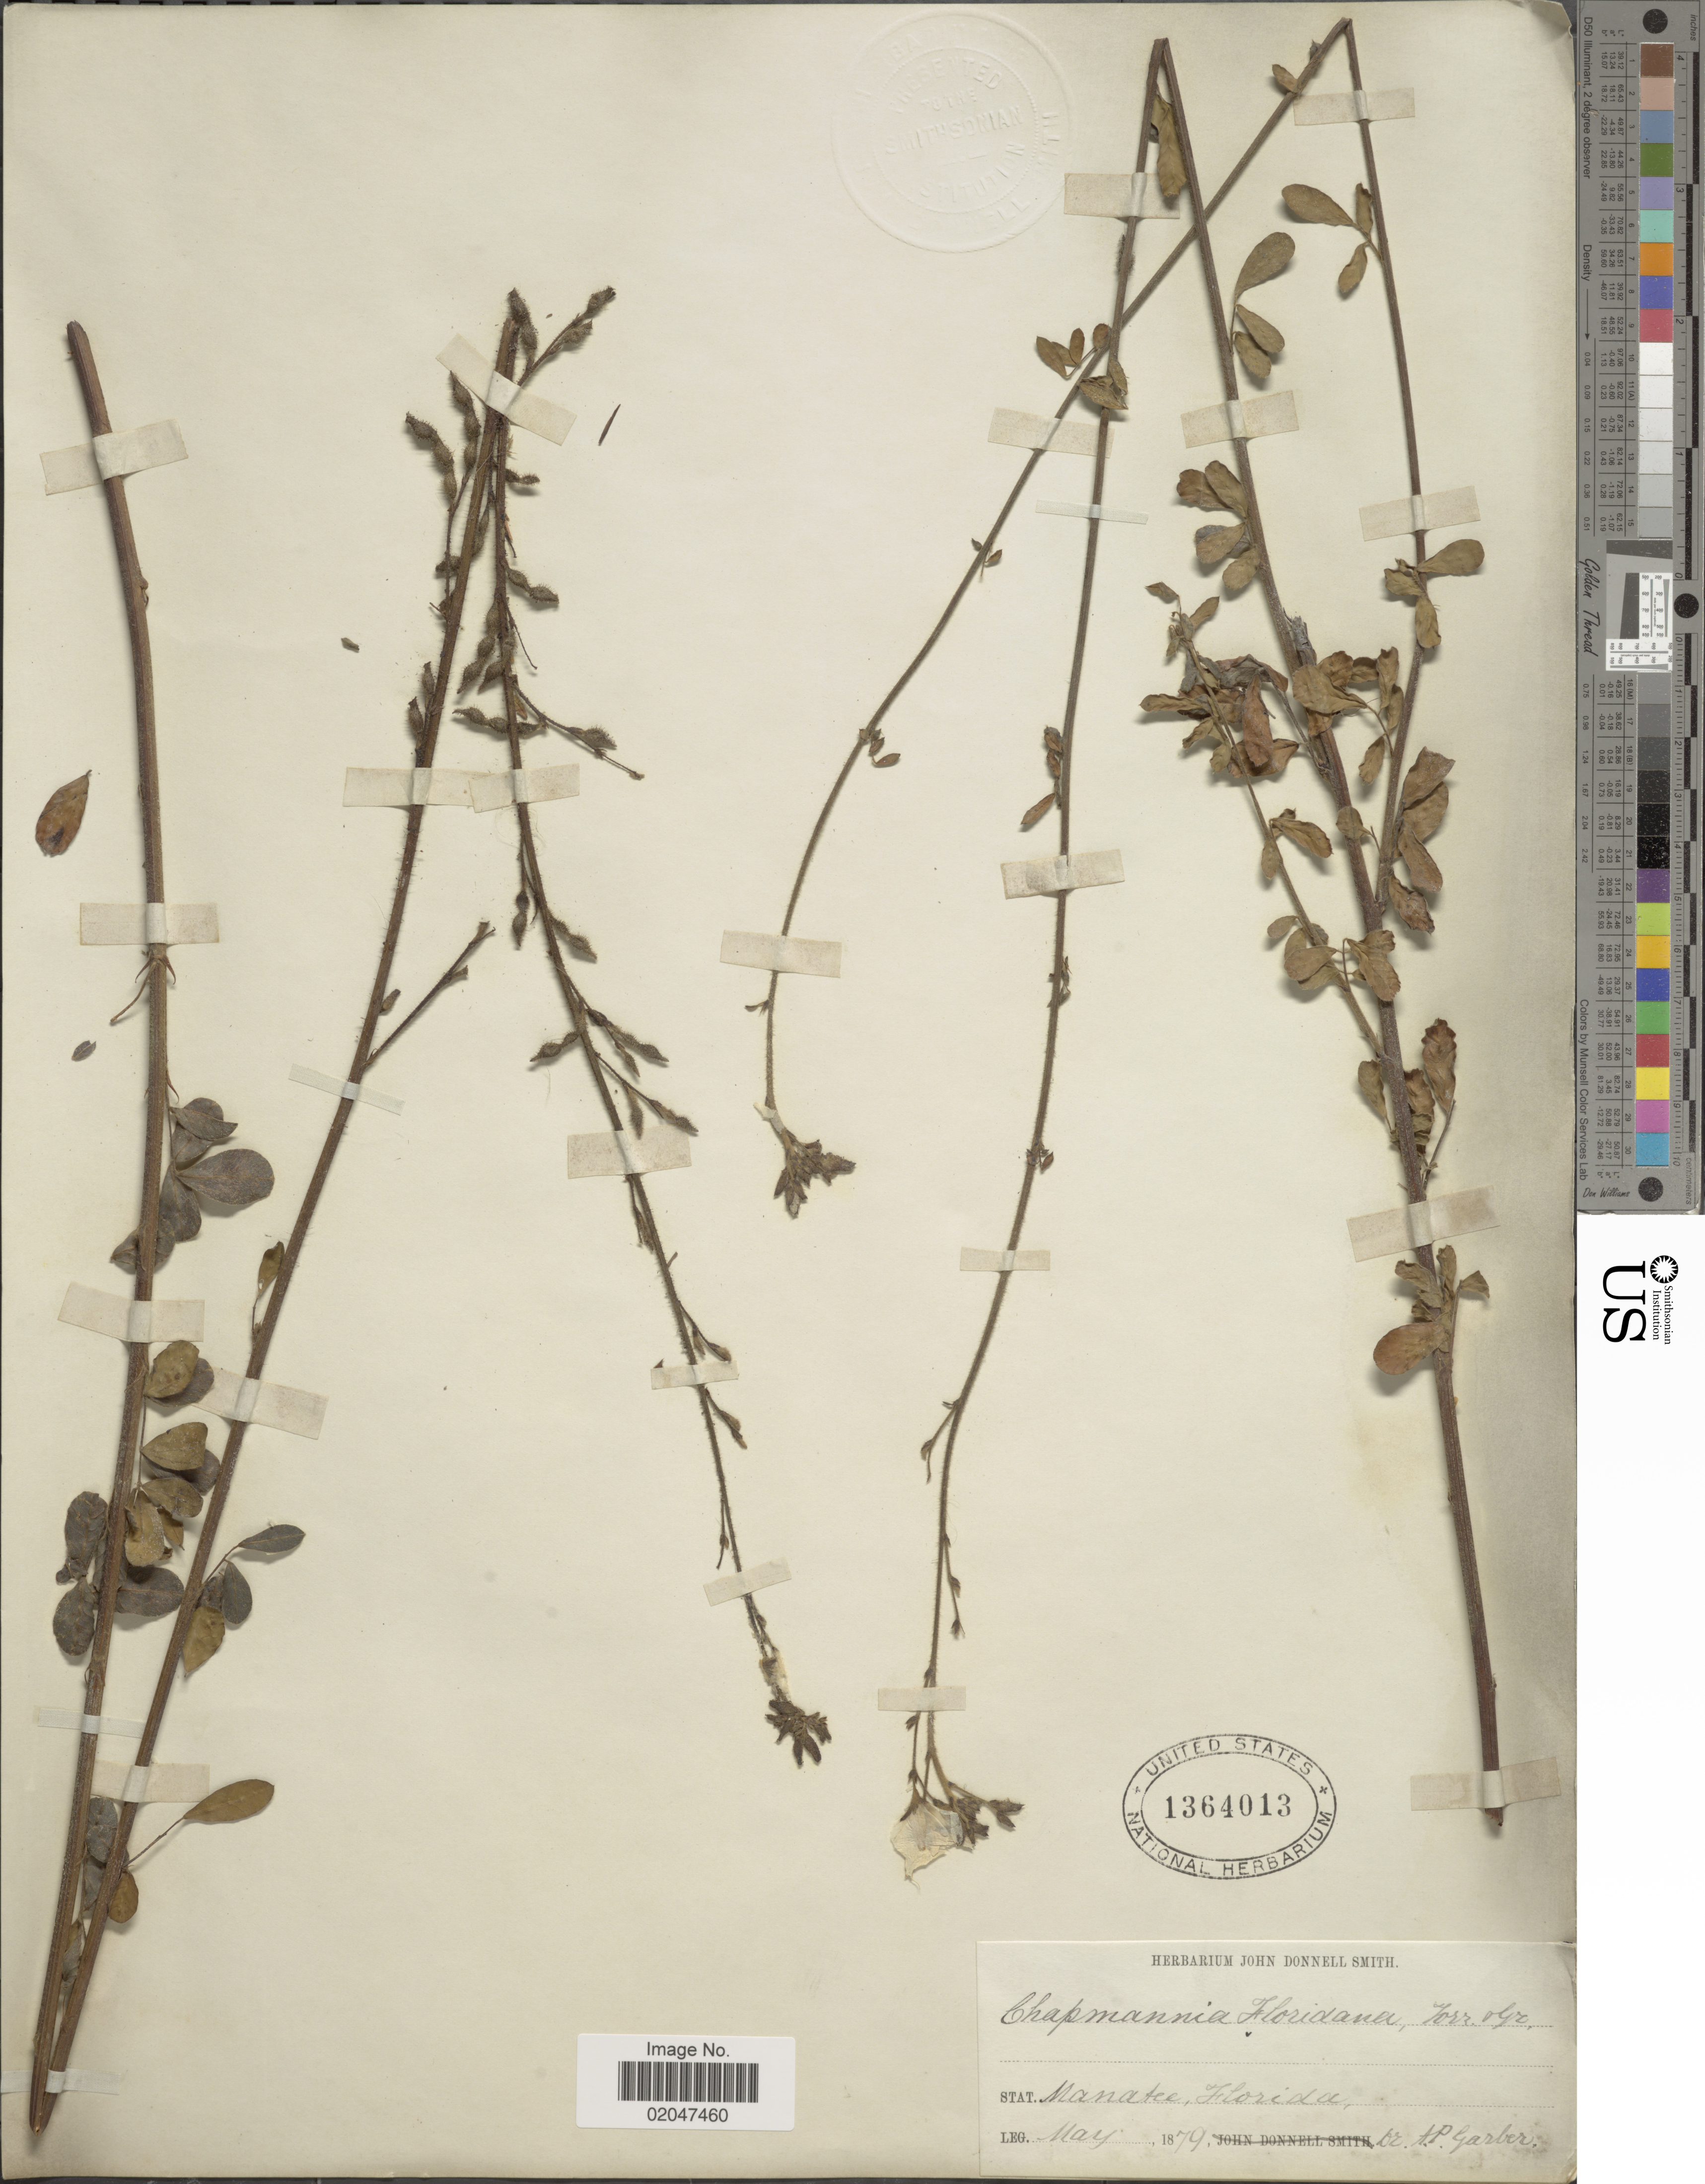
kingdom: Plantae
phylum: Tracheophyta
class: Magnoliopsida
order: Fabales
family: Fabaceae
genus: Chapmannia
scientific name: Chapmannia floridana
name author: Torr. & A. Gray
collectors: A. P. Garber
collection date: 1879-05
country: United States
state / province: Florida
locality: Manatee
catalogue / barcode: US 1364013